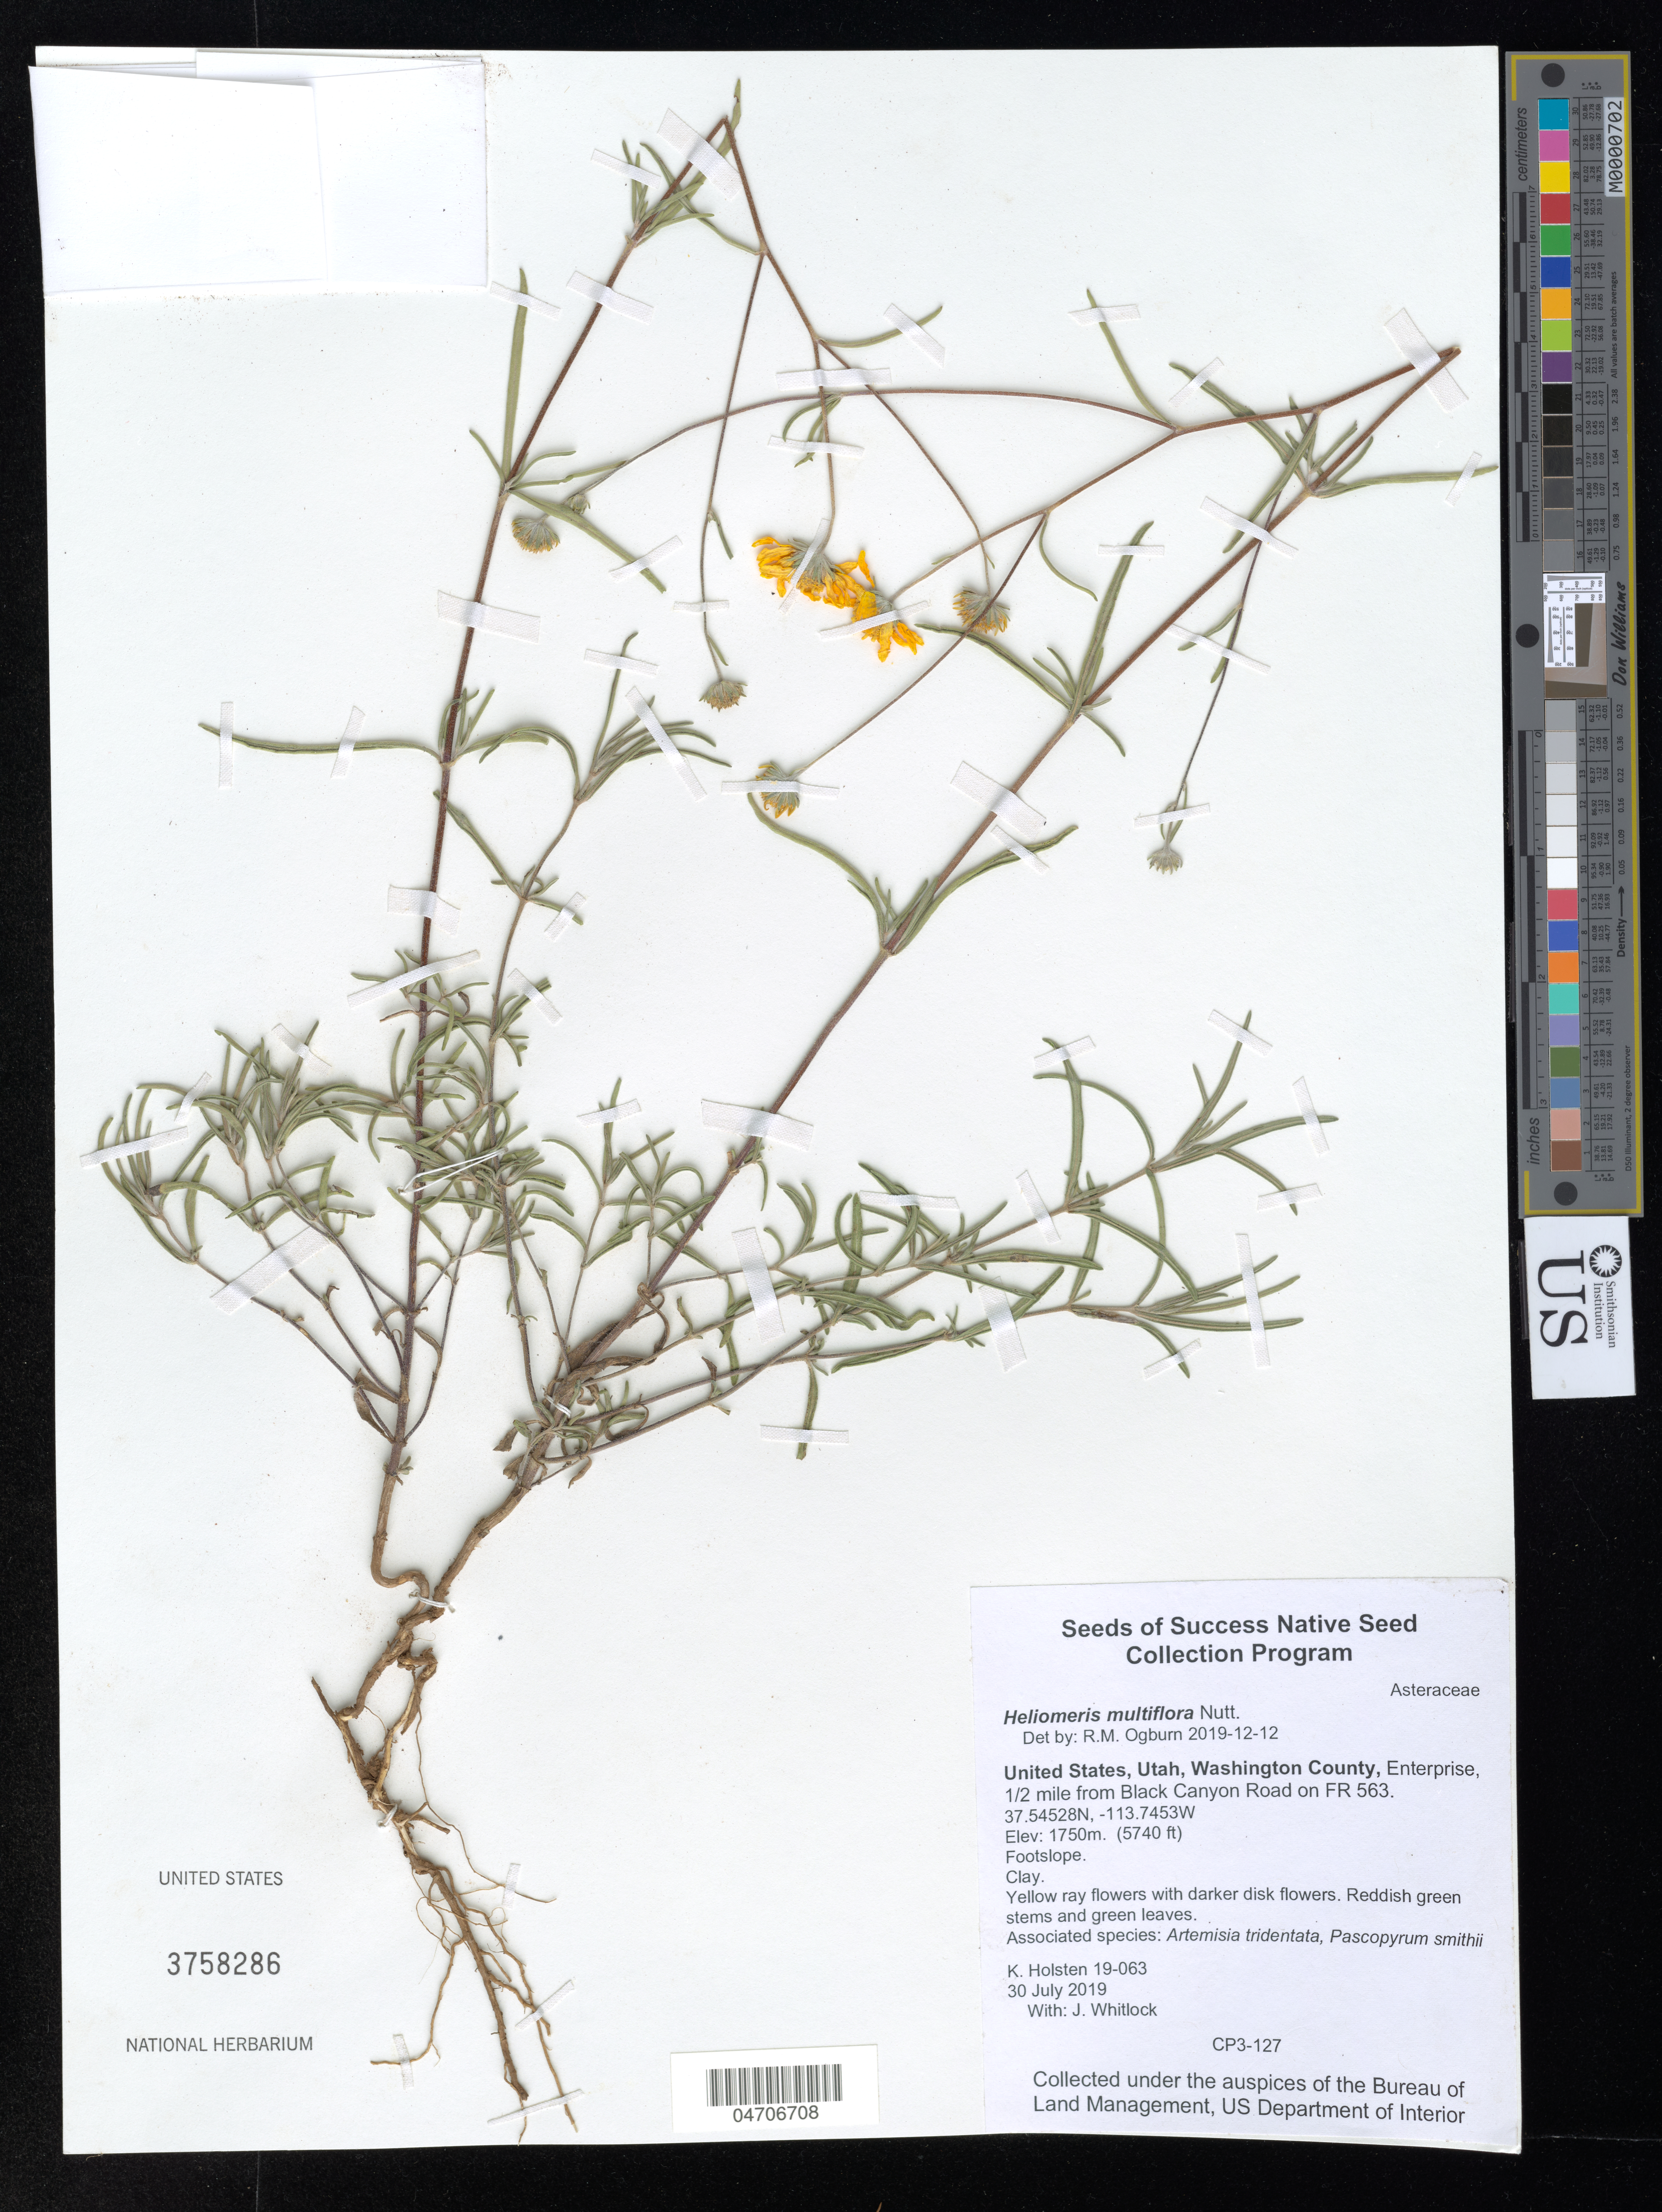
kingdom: Plantae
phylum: Tracheophyta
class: Magnoliopsida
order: Asterales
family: Asteraceae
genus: Heliomeris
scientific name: Heliomeris multiflora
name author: Nutt.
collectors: B. Ponman & A. Quintanar Castillo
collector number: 19-063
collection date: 2019-07-30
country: United States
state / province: Utah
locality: Washington County, Enterprise, ½ mile from Black Canyon Road on FR 563.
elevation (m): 1750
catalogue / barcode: US 3758286